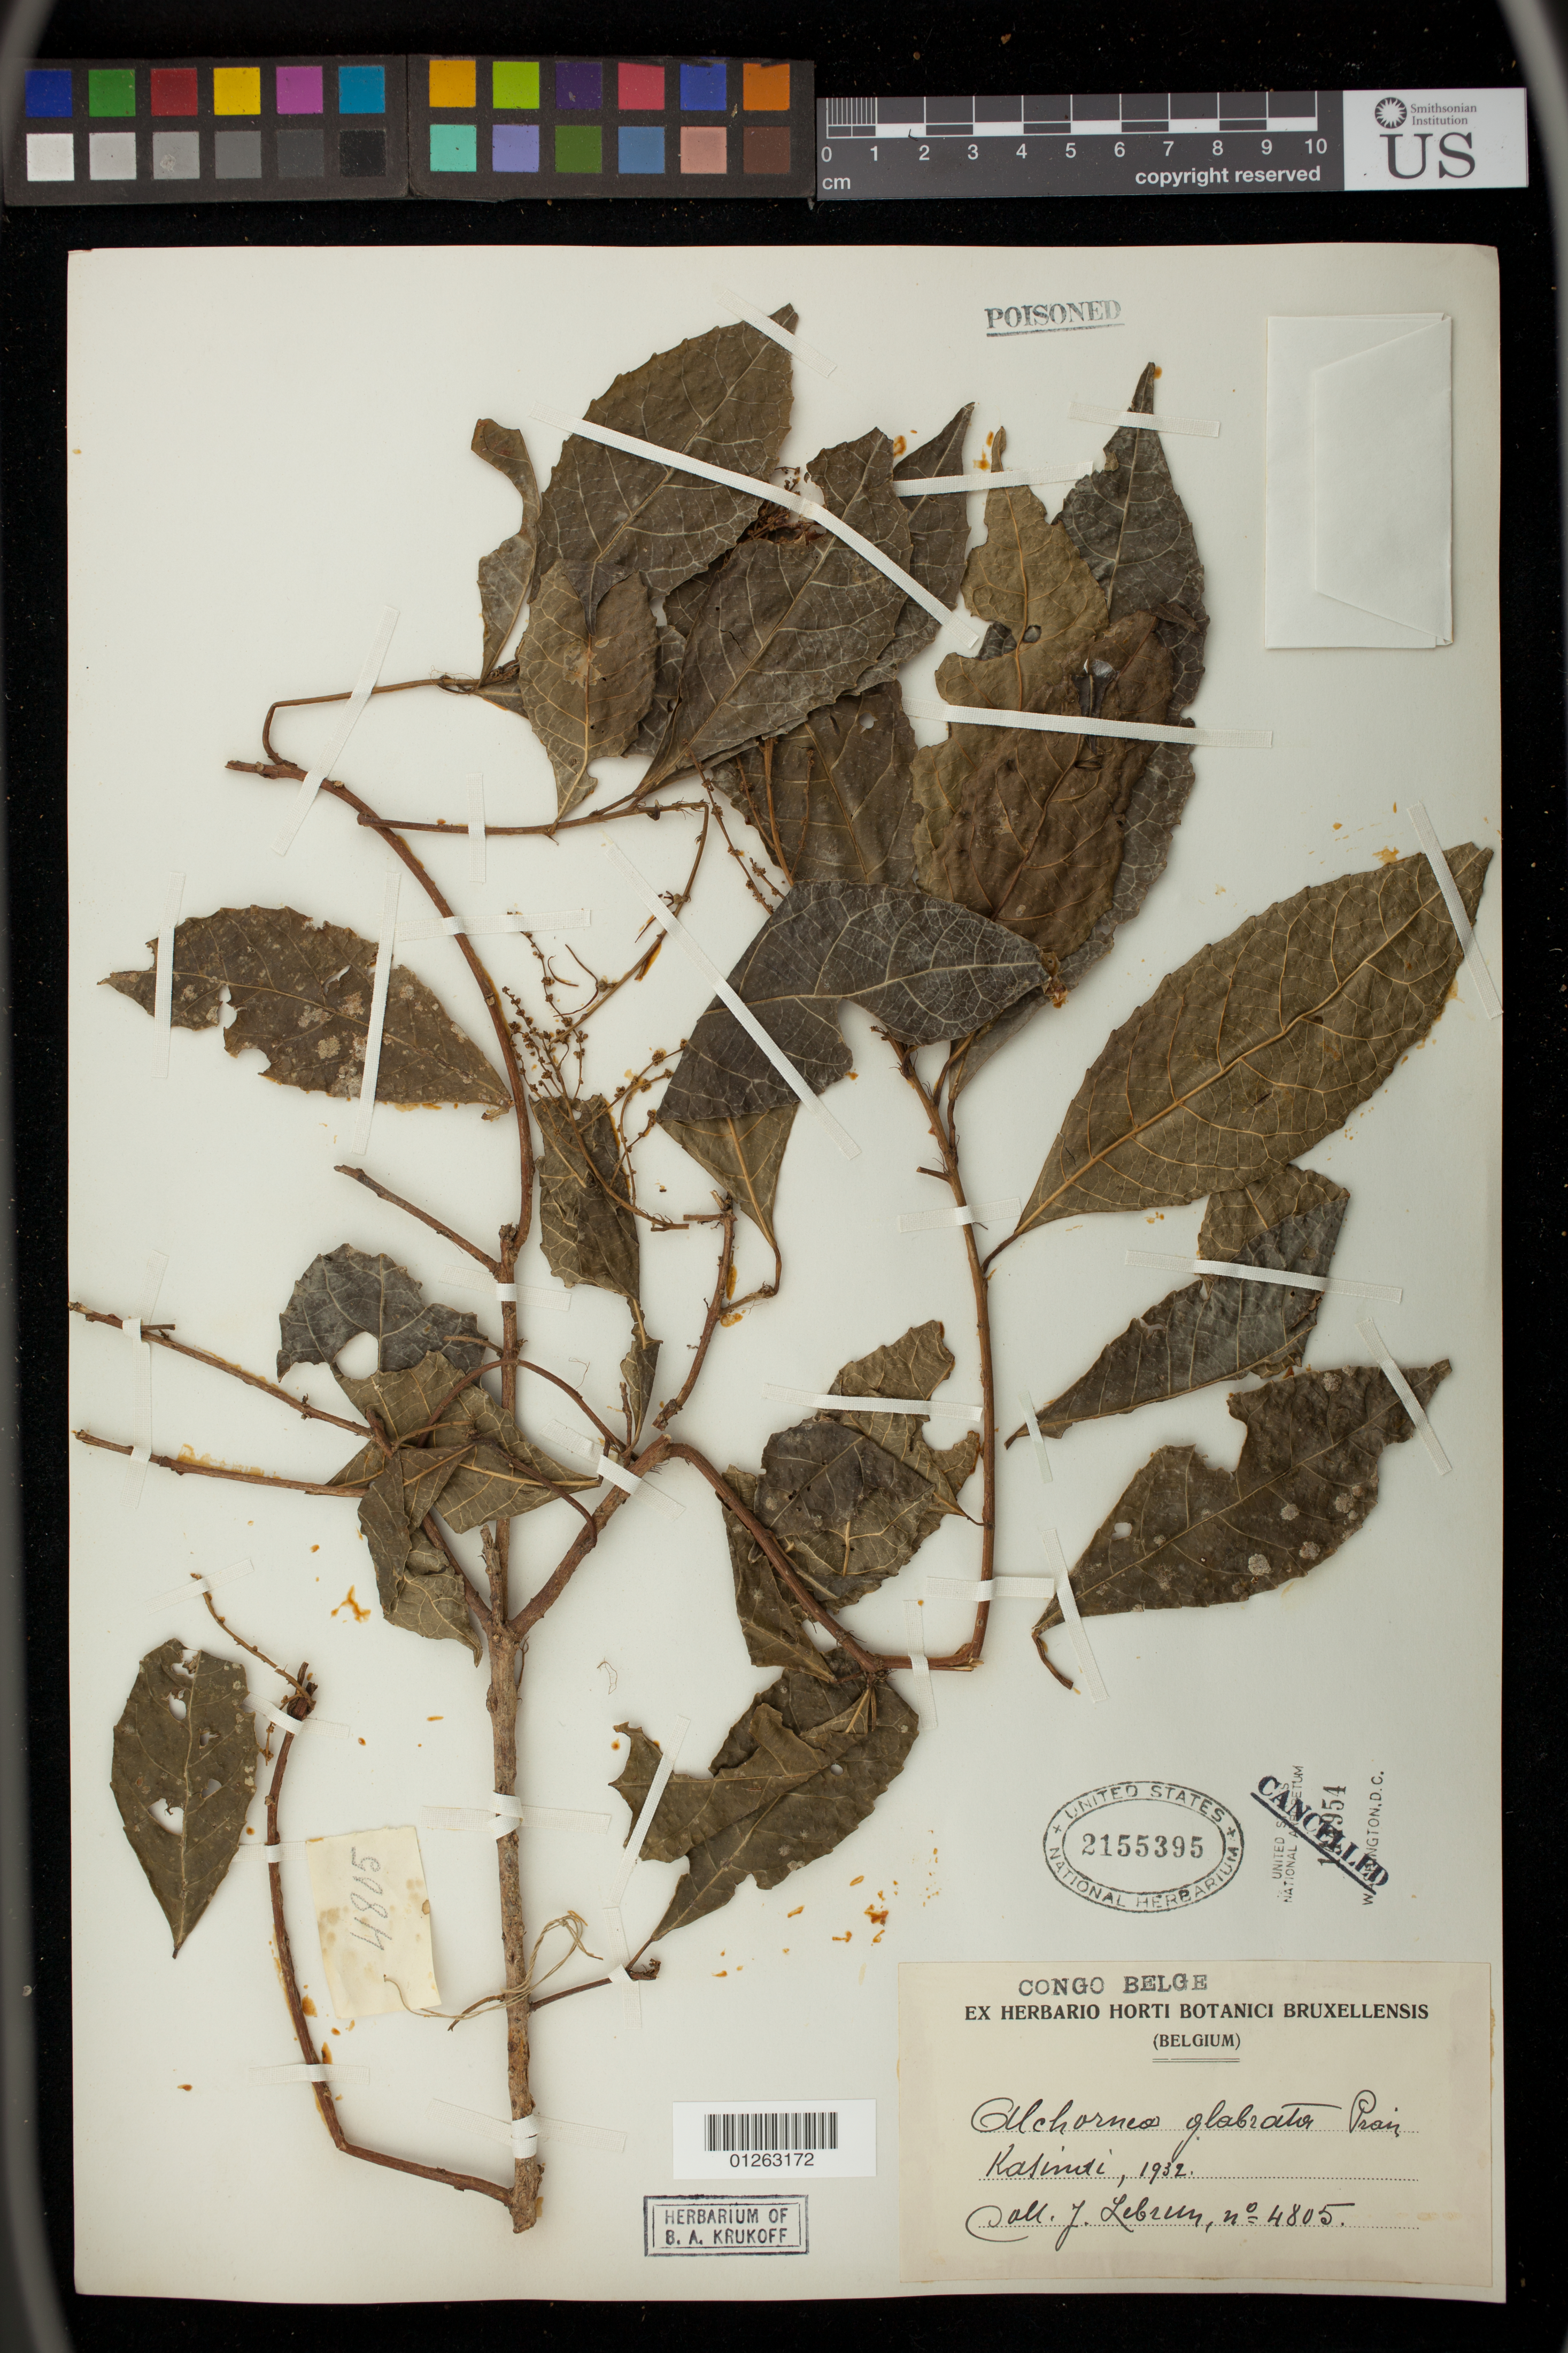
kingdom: Plantae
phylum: Tracheophyta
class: Magnoliopsida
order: Malpighiales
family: Euphorbiaceae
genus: Alchornea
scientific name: Alchornea glabrata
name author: (Müll. Arg.) Prain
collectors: J. A. Lebrun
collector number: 4805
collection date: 1932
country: Congo, Democratic Republic of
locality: Kasimti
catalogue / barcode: US 2155395